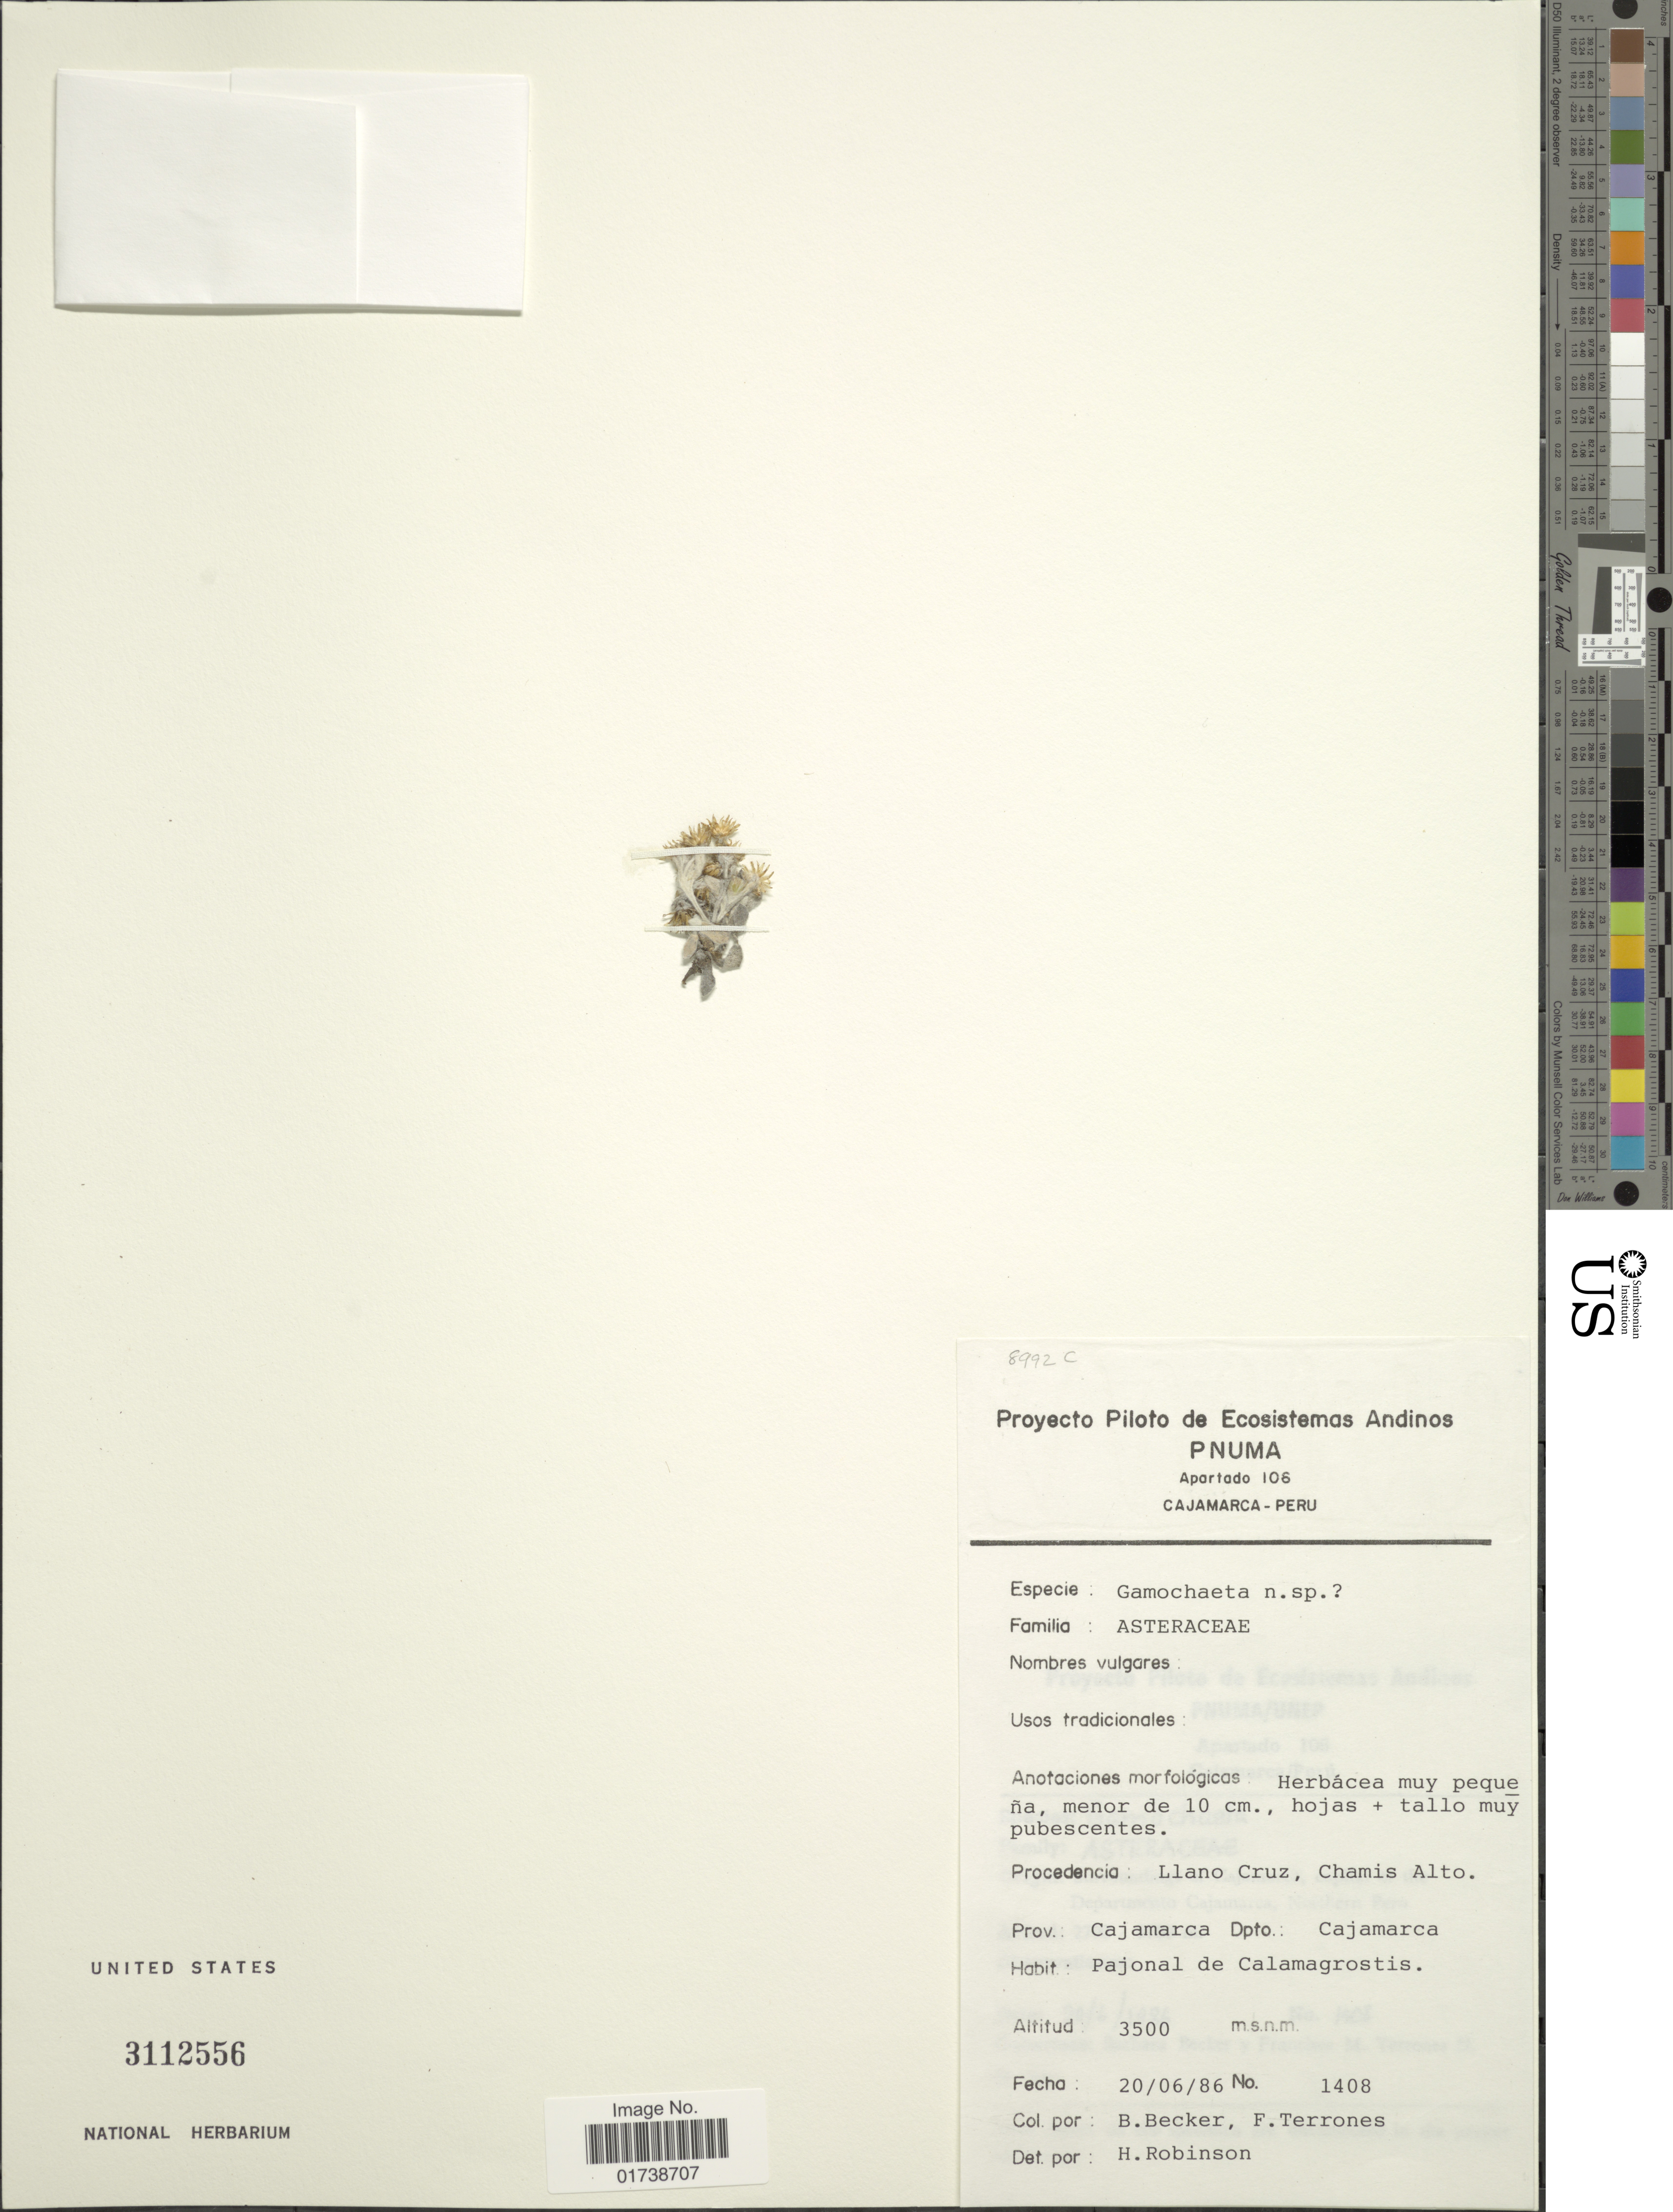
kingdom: Plantae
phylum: Tracheophyta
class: Magnoliopsida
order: Asterales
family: Asteraceae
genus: Gamochaeta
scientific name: Gamochaeta sp.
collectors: B. Becker & F. Terrones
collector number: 1408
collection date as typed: Transcribed d/m/y: 20/6/86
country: Peru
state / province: Cajamarca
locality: Procedencia: Llano Cruz, Chamis Alto, Dpto.: Cajamarca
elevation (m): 3500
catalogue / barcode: US 3112556